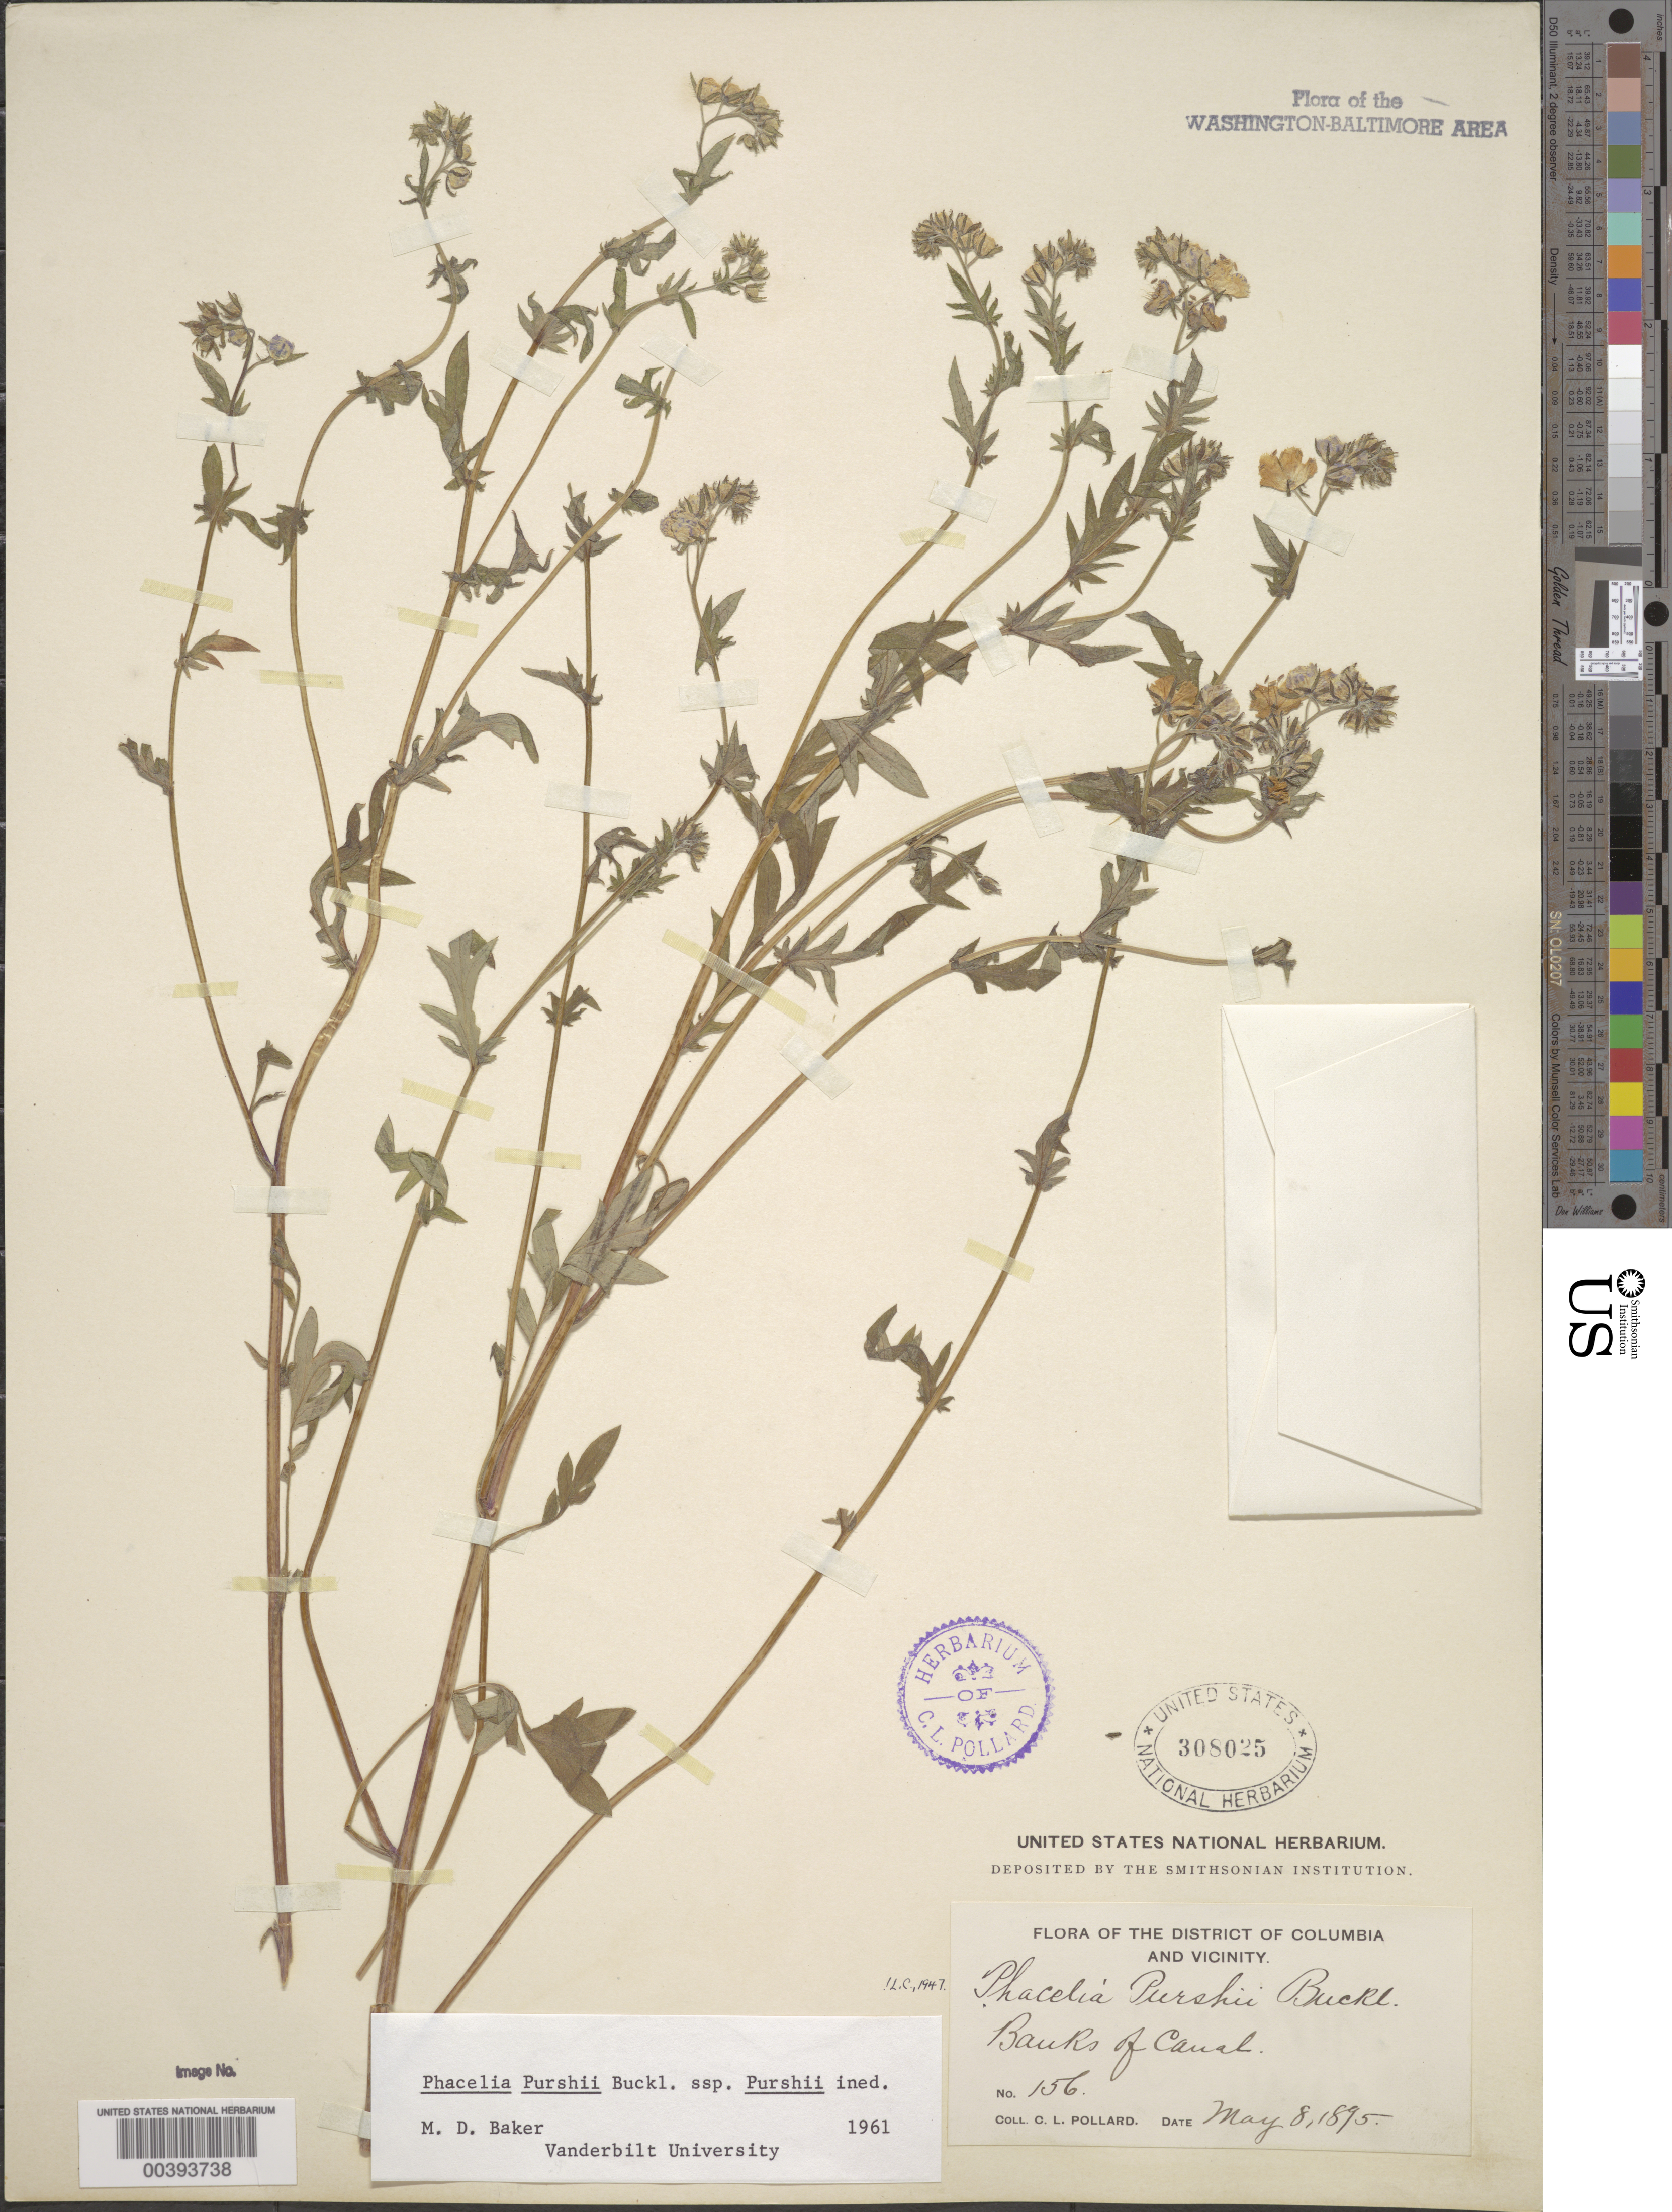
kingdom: Plantae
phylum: Tracheophyta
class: Magnoliopsida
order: Boraginales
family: Hydrophyllaceae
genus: Phacelia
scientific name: Phacelia purshii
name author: Buckley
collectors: C. L. Pollard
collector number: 156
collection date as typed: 08 May 1895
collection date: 1895-05-08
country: United States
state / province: Maryland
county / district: Montgomery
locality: Canal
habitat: Banks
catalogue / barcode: US 308025